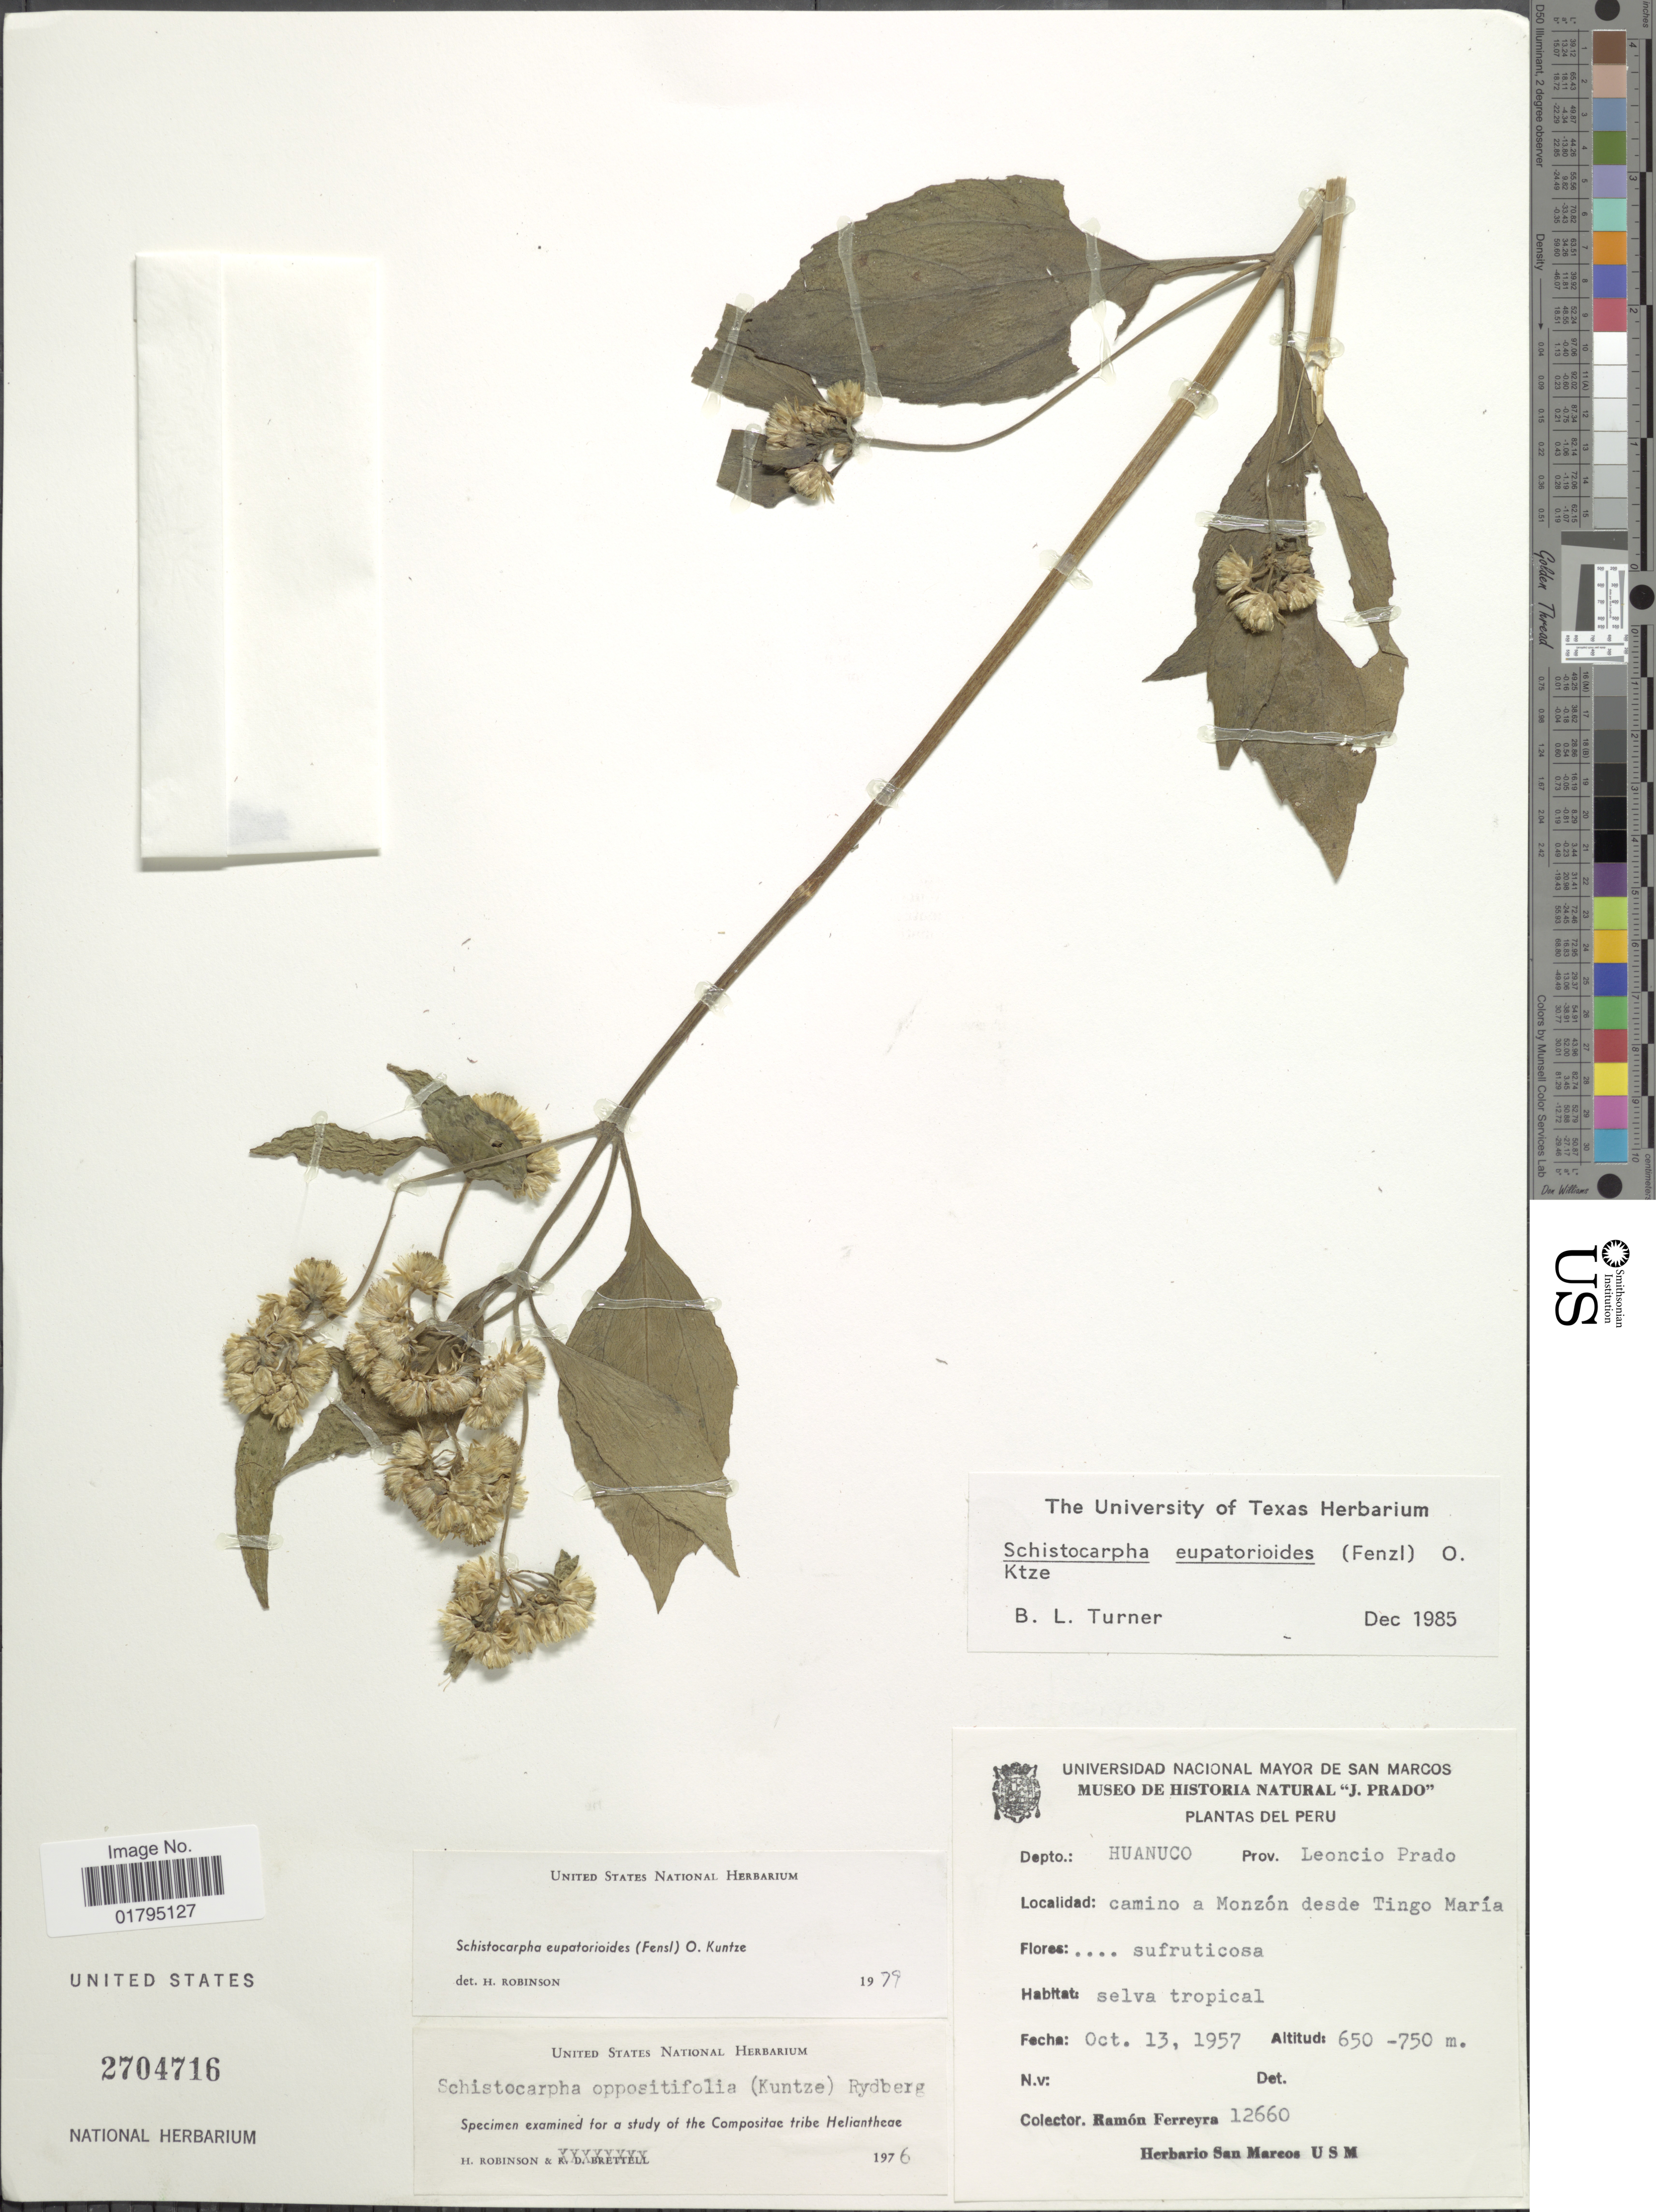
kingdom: Plantae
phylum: Tracheophyta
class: Magnoliopsida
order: Asterales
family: Asteraceae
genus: Schistocarpha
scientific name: Schistocarpha eupatorioides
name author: (Fenzl) Kuntze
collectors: R. A. Ferreyra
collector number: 12660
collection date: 1957-10-13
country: Peru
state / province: Huánuco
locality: Depto. Huanuco, Prov. Leoncio Prado, Camino a Monzon desde Tingo Maria.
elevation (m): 650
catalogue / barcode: US 2704716